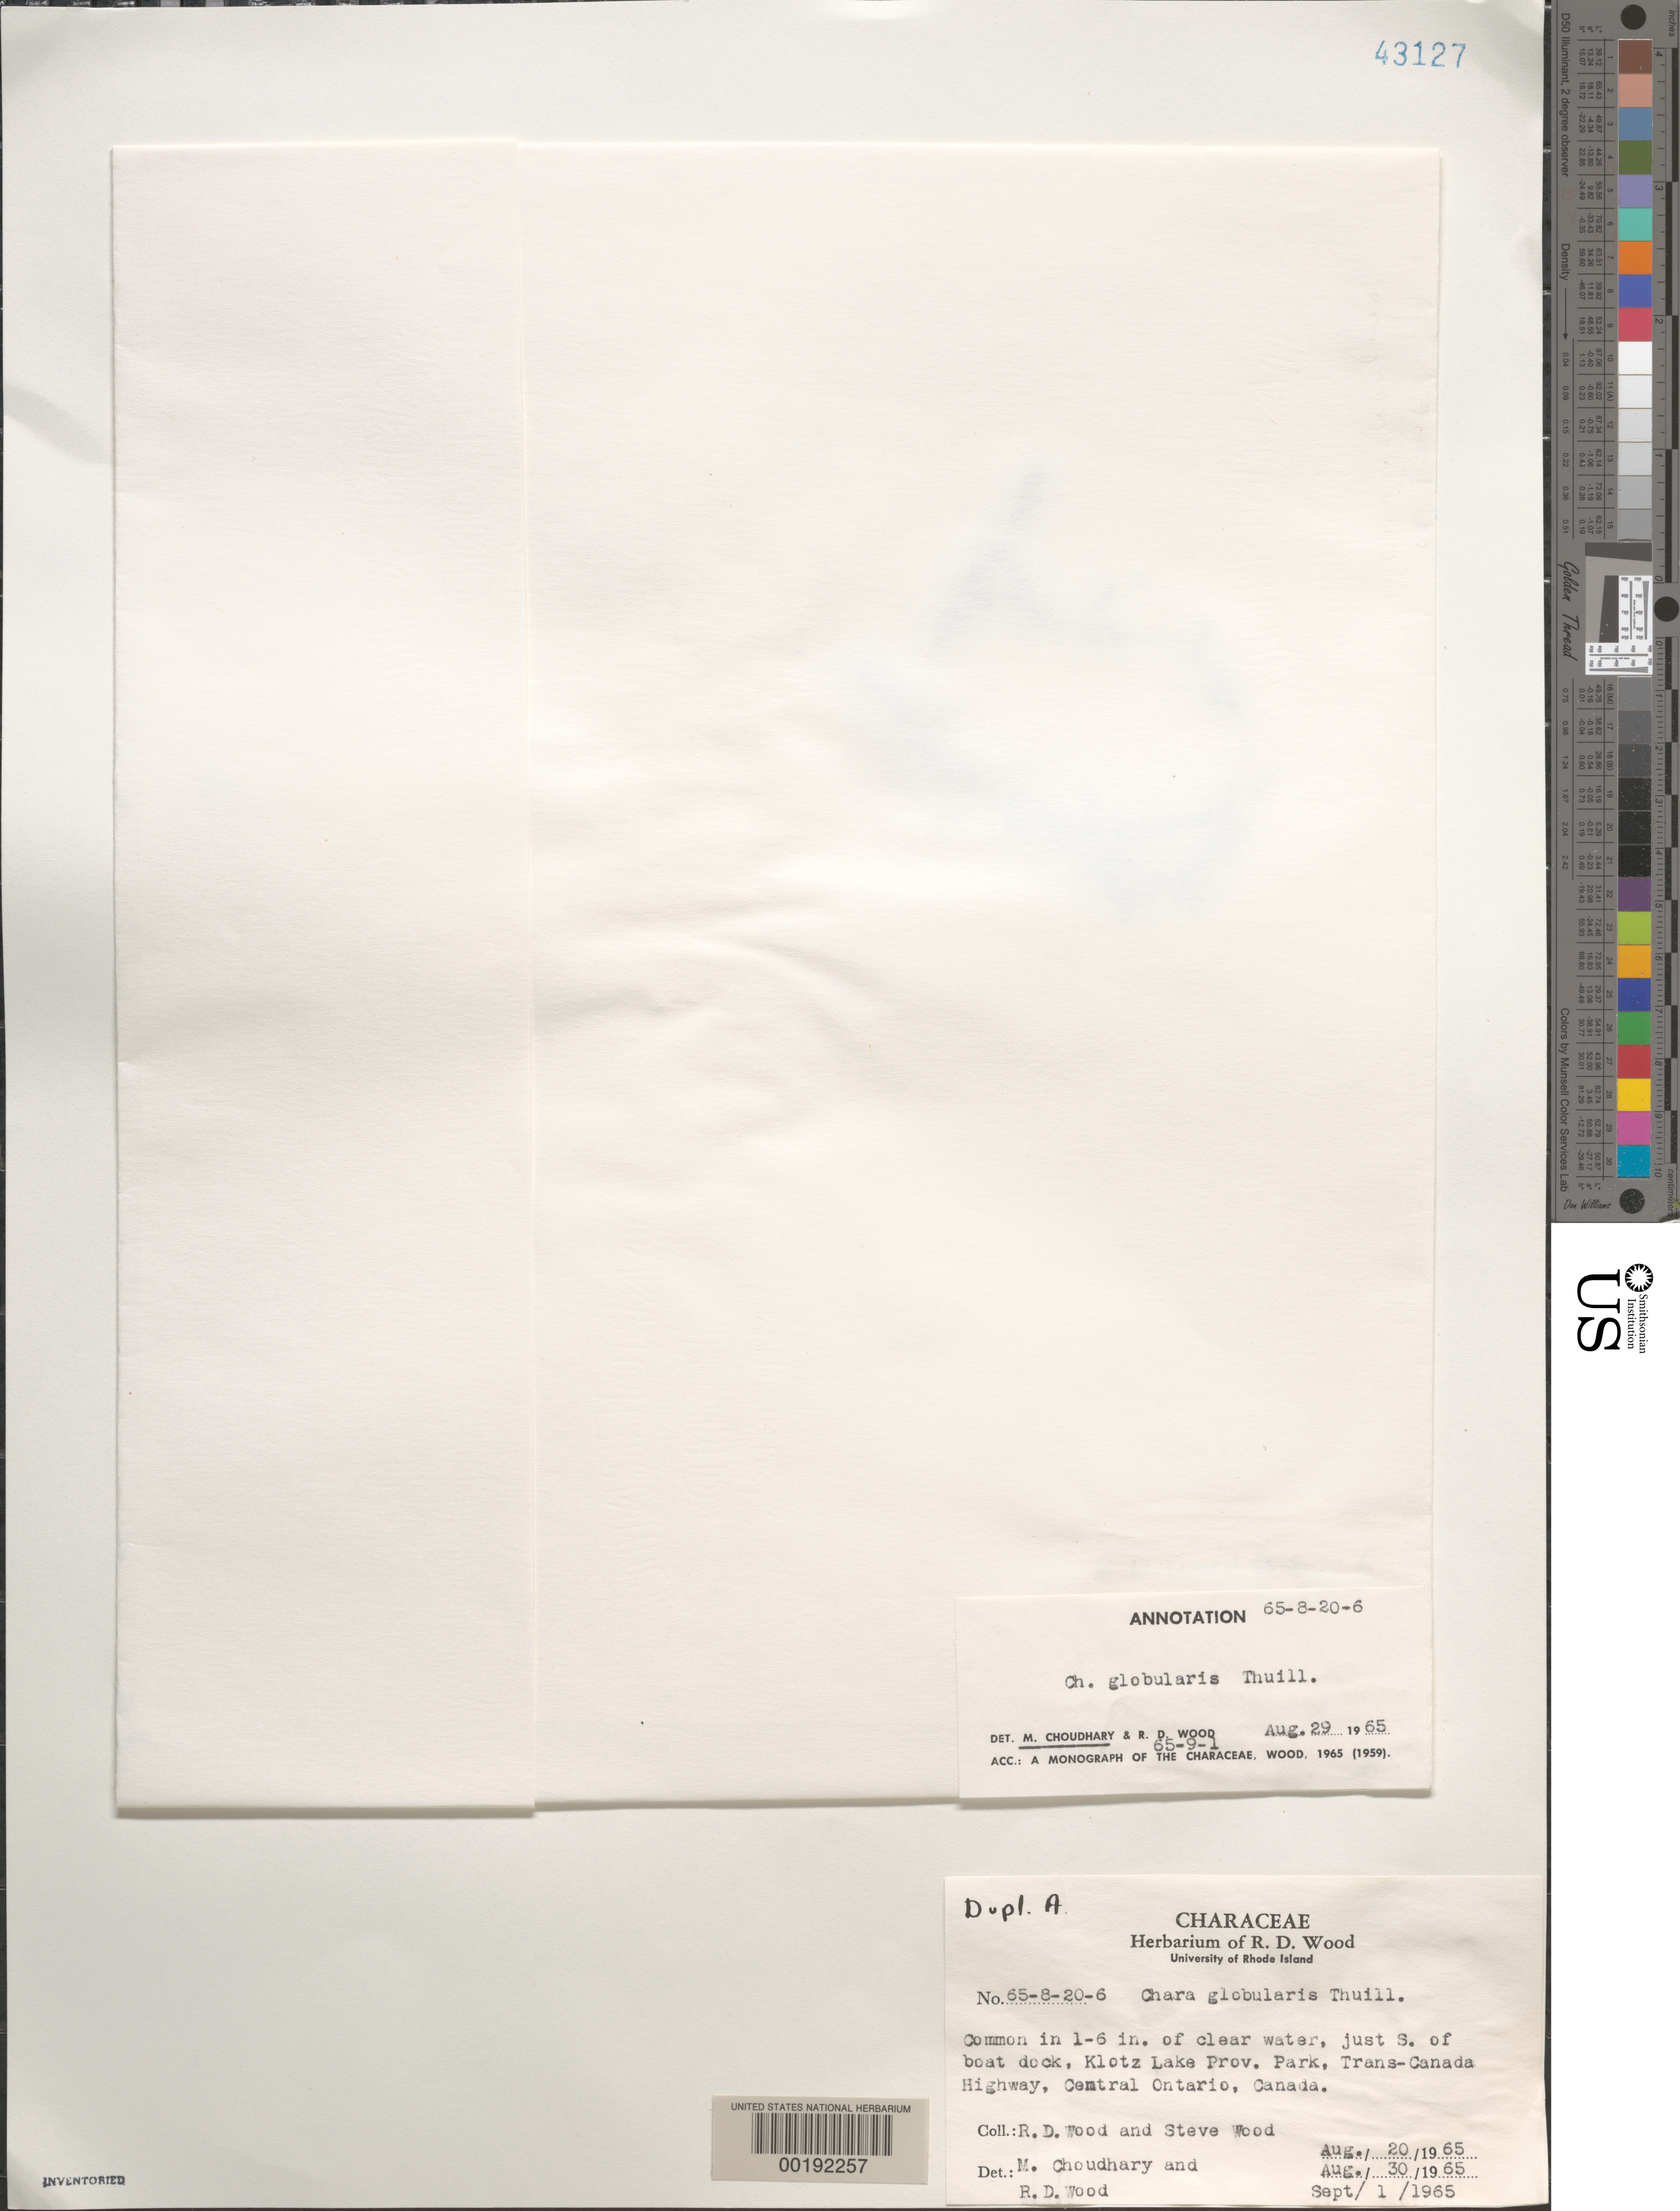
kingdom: Plantae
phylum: Charophyta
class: Charophyceae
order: Charales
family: Characeae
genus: Chara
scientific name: Chara globularis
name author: Thuiller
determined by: Wood, R. D.; Choudhary, M. C.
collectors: R. Wood & S. Wood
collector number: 65-8-20-6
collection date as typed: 20 Aug 1965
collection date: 1965-08-20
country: Canada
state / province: Ontario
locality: Klotz Lake Provincial Park, Trans-Canada Highway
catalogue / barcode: US 43127